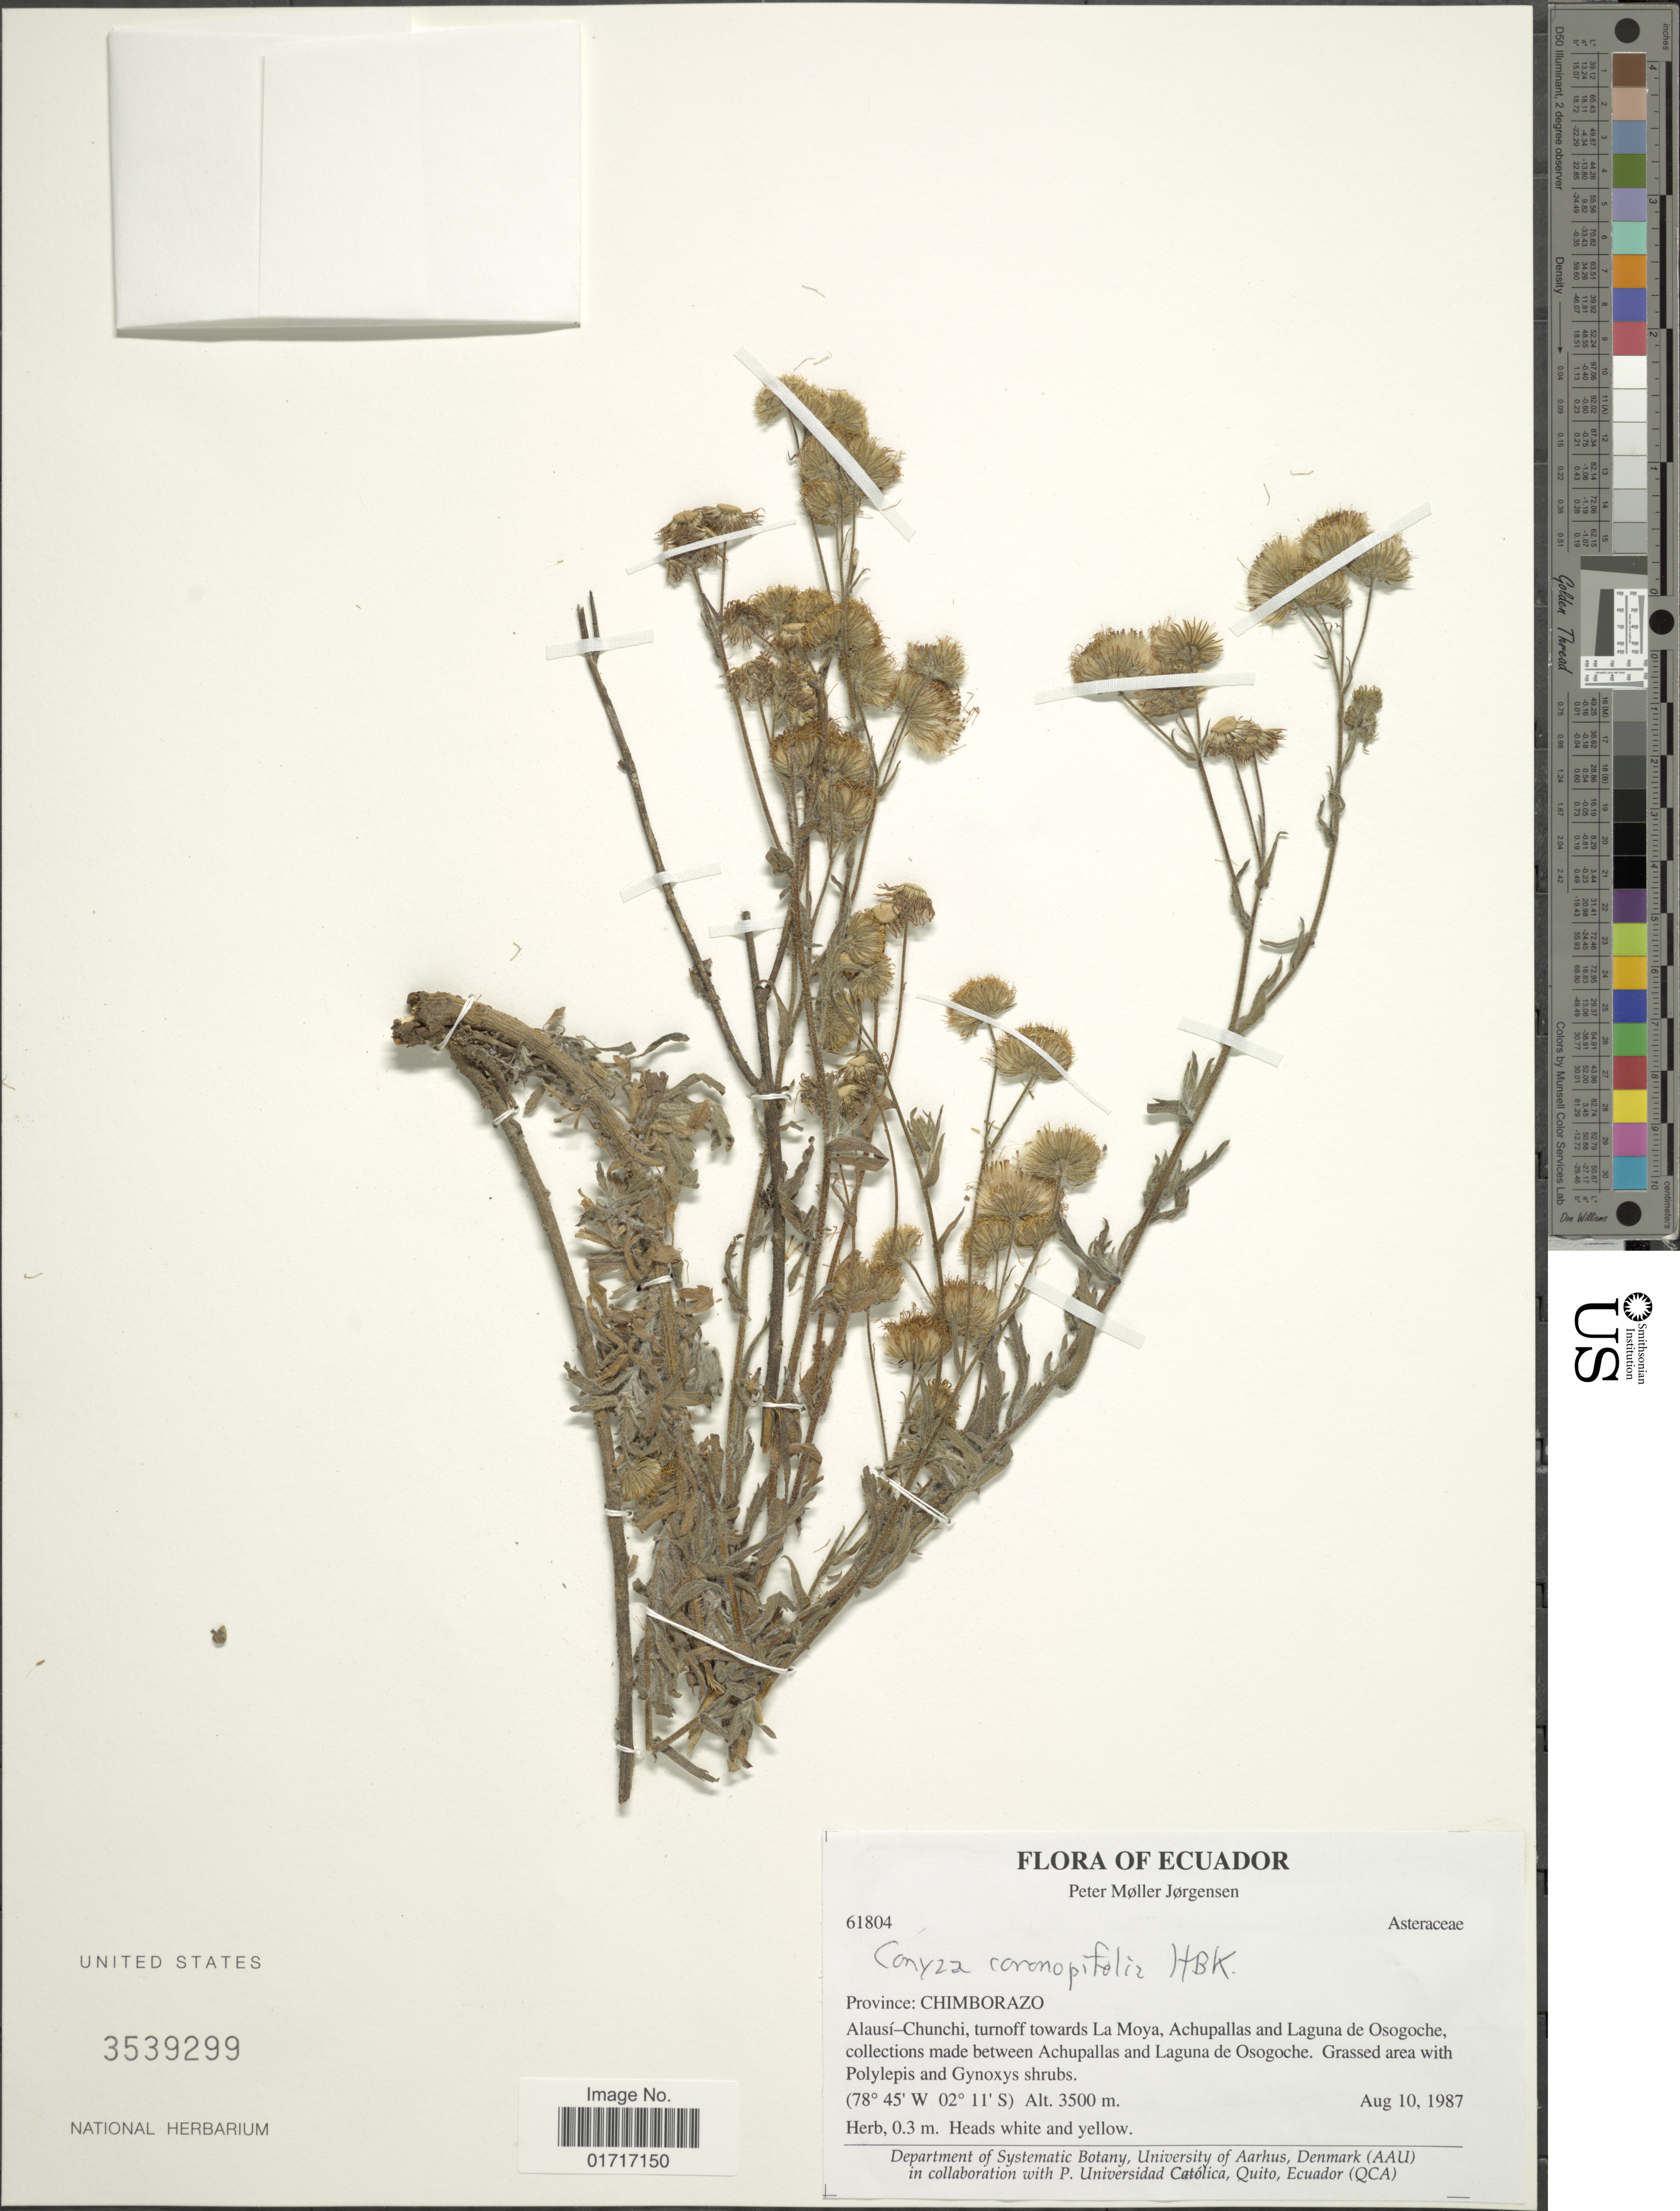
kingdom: Plantae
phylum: Tracheophyta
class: Magnoliopsida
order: Asterales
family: Asteraceae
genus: Conyza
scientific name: Conyza coronopifolia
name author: Kunth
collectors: P. M. Jørgensen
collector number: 61804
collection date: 1987-08-10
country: Ecuador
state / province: Chimborazo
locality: Province: Chimborazo. Alauso - Chunchi, tunroff towards La Moya, Achupallas and Laguna de Osogoche, collections made between Achupallas and Laguna Osogoche.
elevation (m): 3500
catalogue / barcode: US 3539299